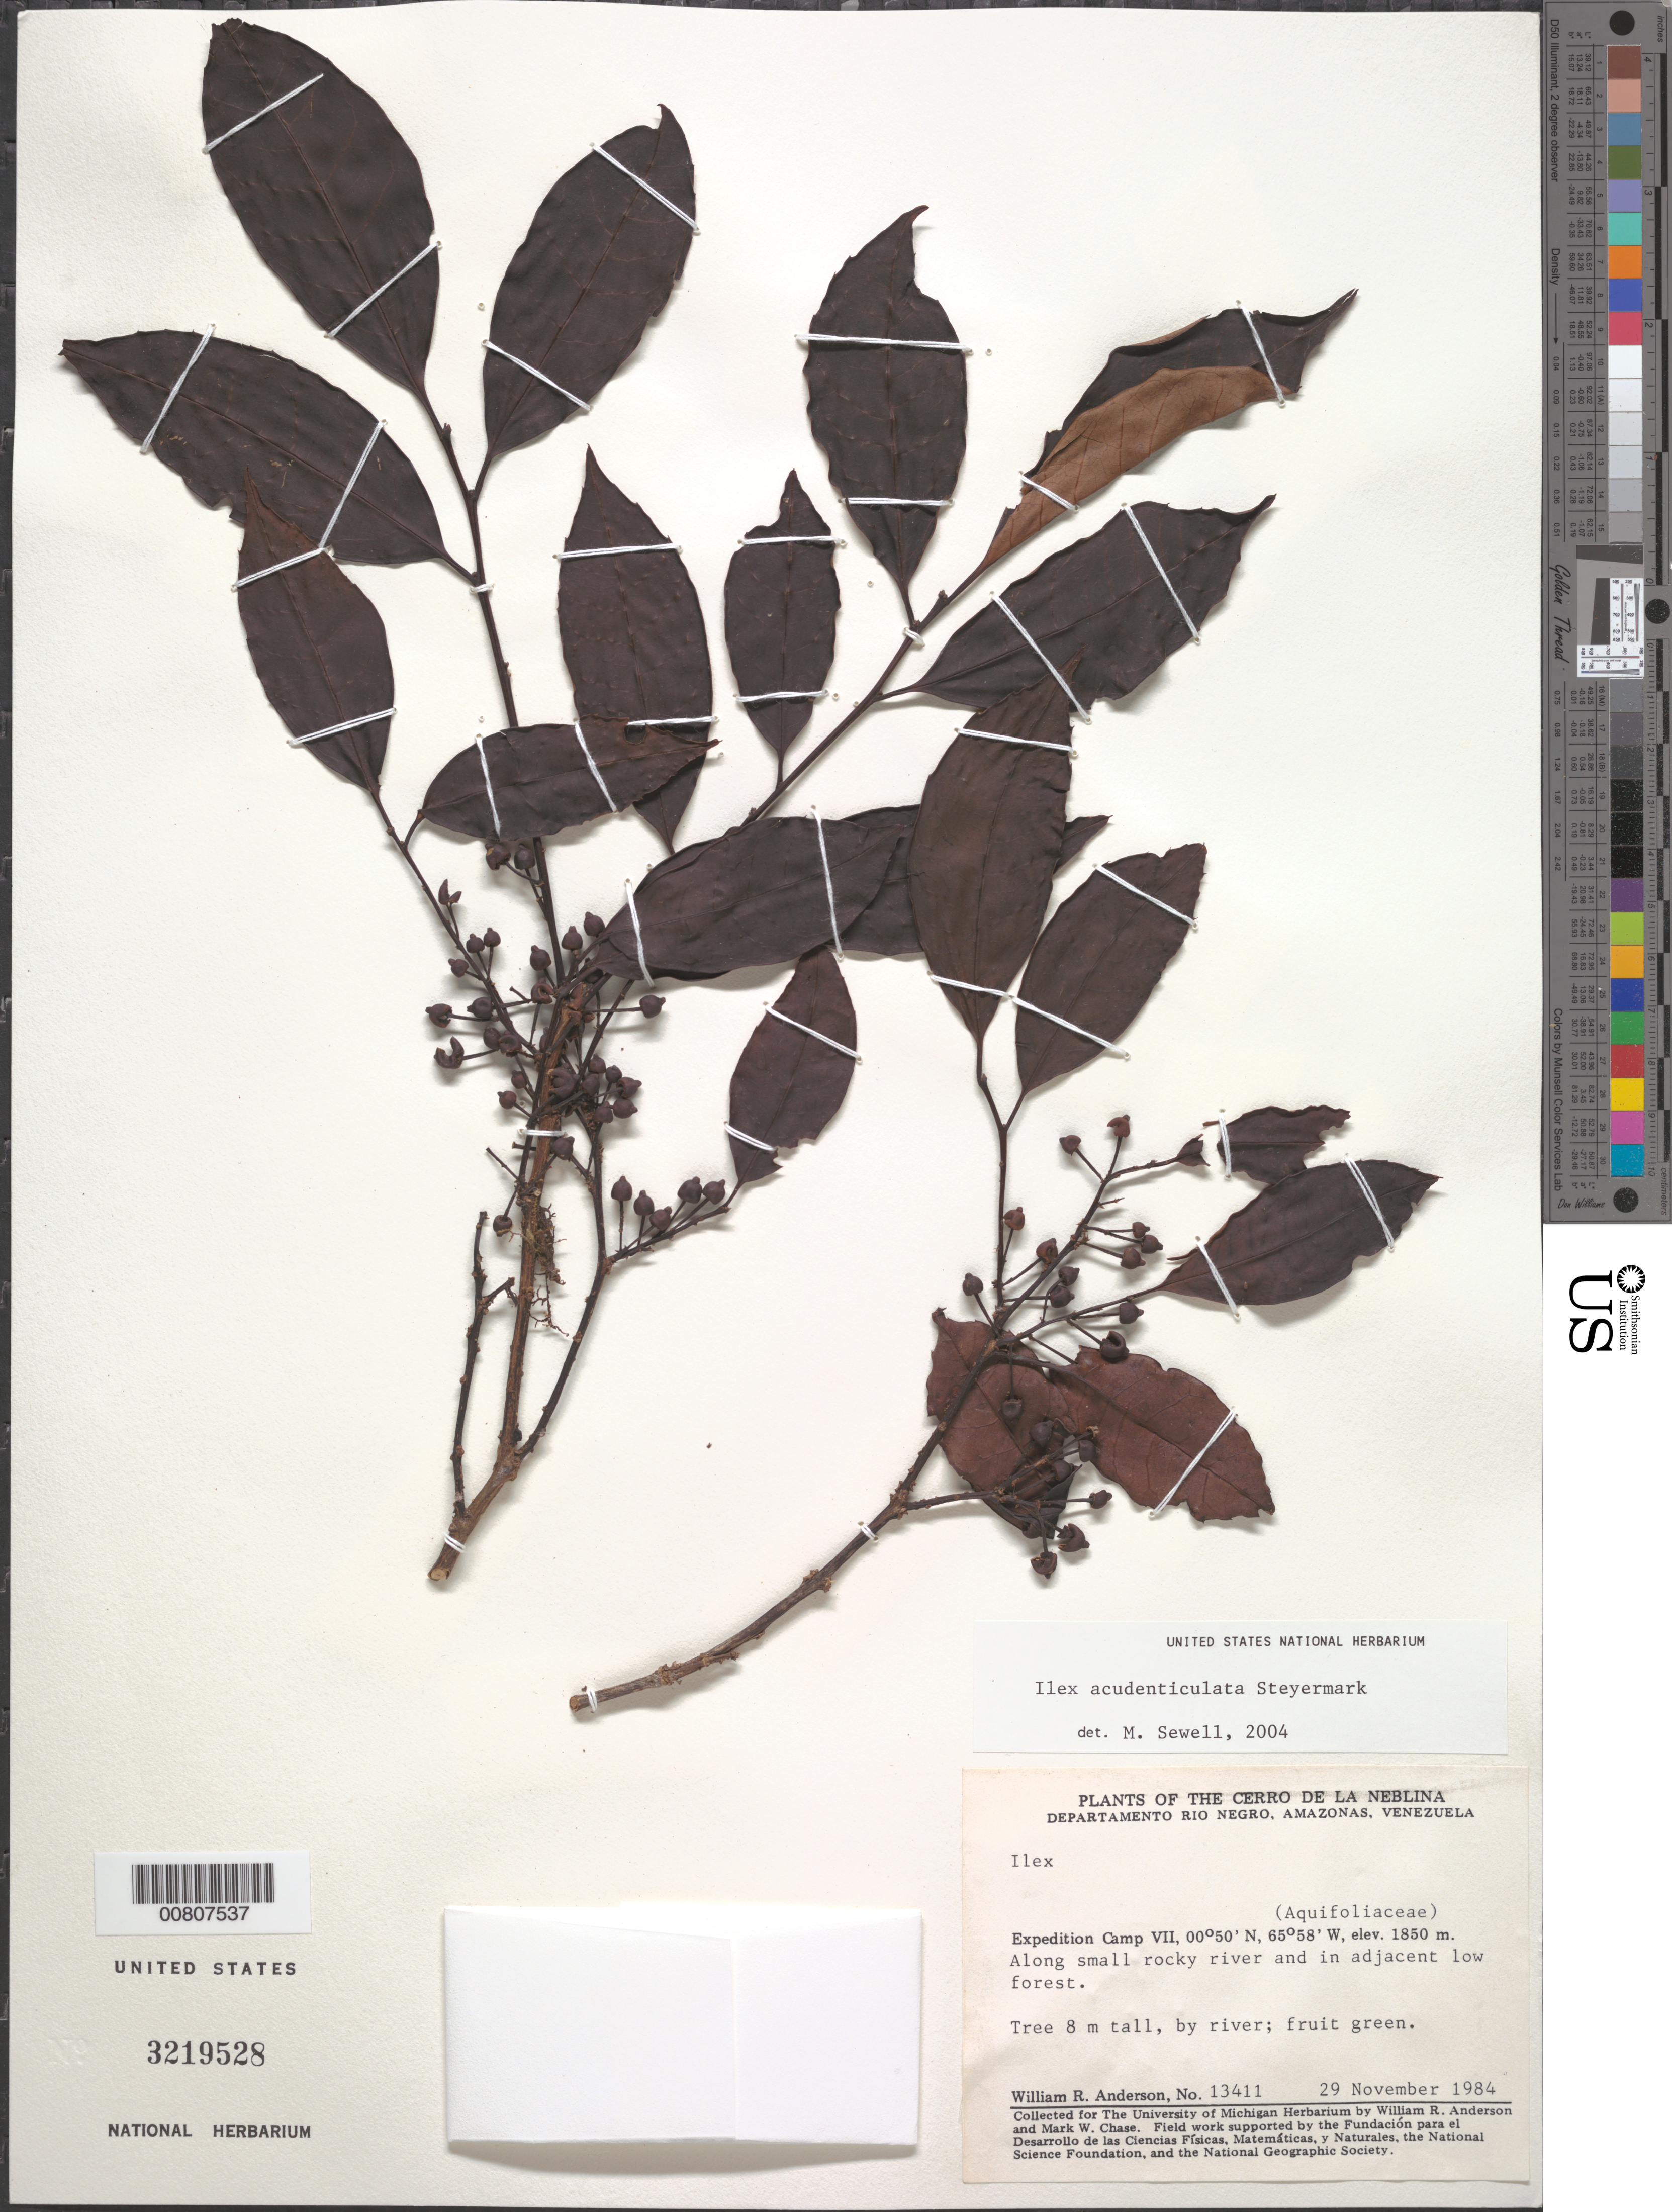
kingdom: Plantae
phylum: Tracheophyta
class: Magnoliopsida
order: Aquifoliales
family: Aquifoliaceae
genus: Ilex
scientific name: Ilex acutidenticulata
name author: Steyerm.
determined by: Sewell, M.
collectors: W. R. Anderson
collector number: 13411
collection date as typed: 29-Nov-84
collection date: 1984-11-29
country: Venezuela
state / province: Amazonas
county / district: Río Negro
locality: Cerro de la Neblina, Expedition Base Camp VII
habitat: Small rocky river in adjacent low forest; by river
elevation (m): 1850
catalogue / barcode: US 3219528